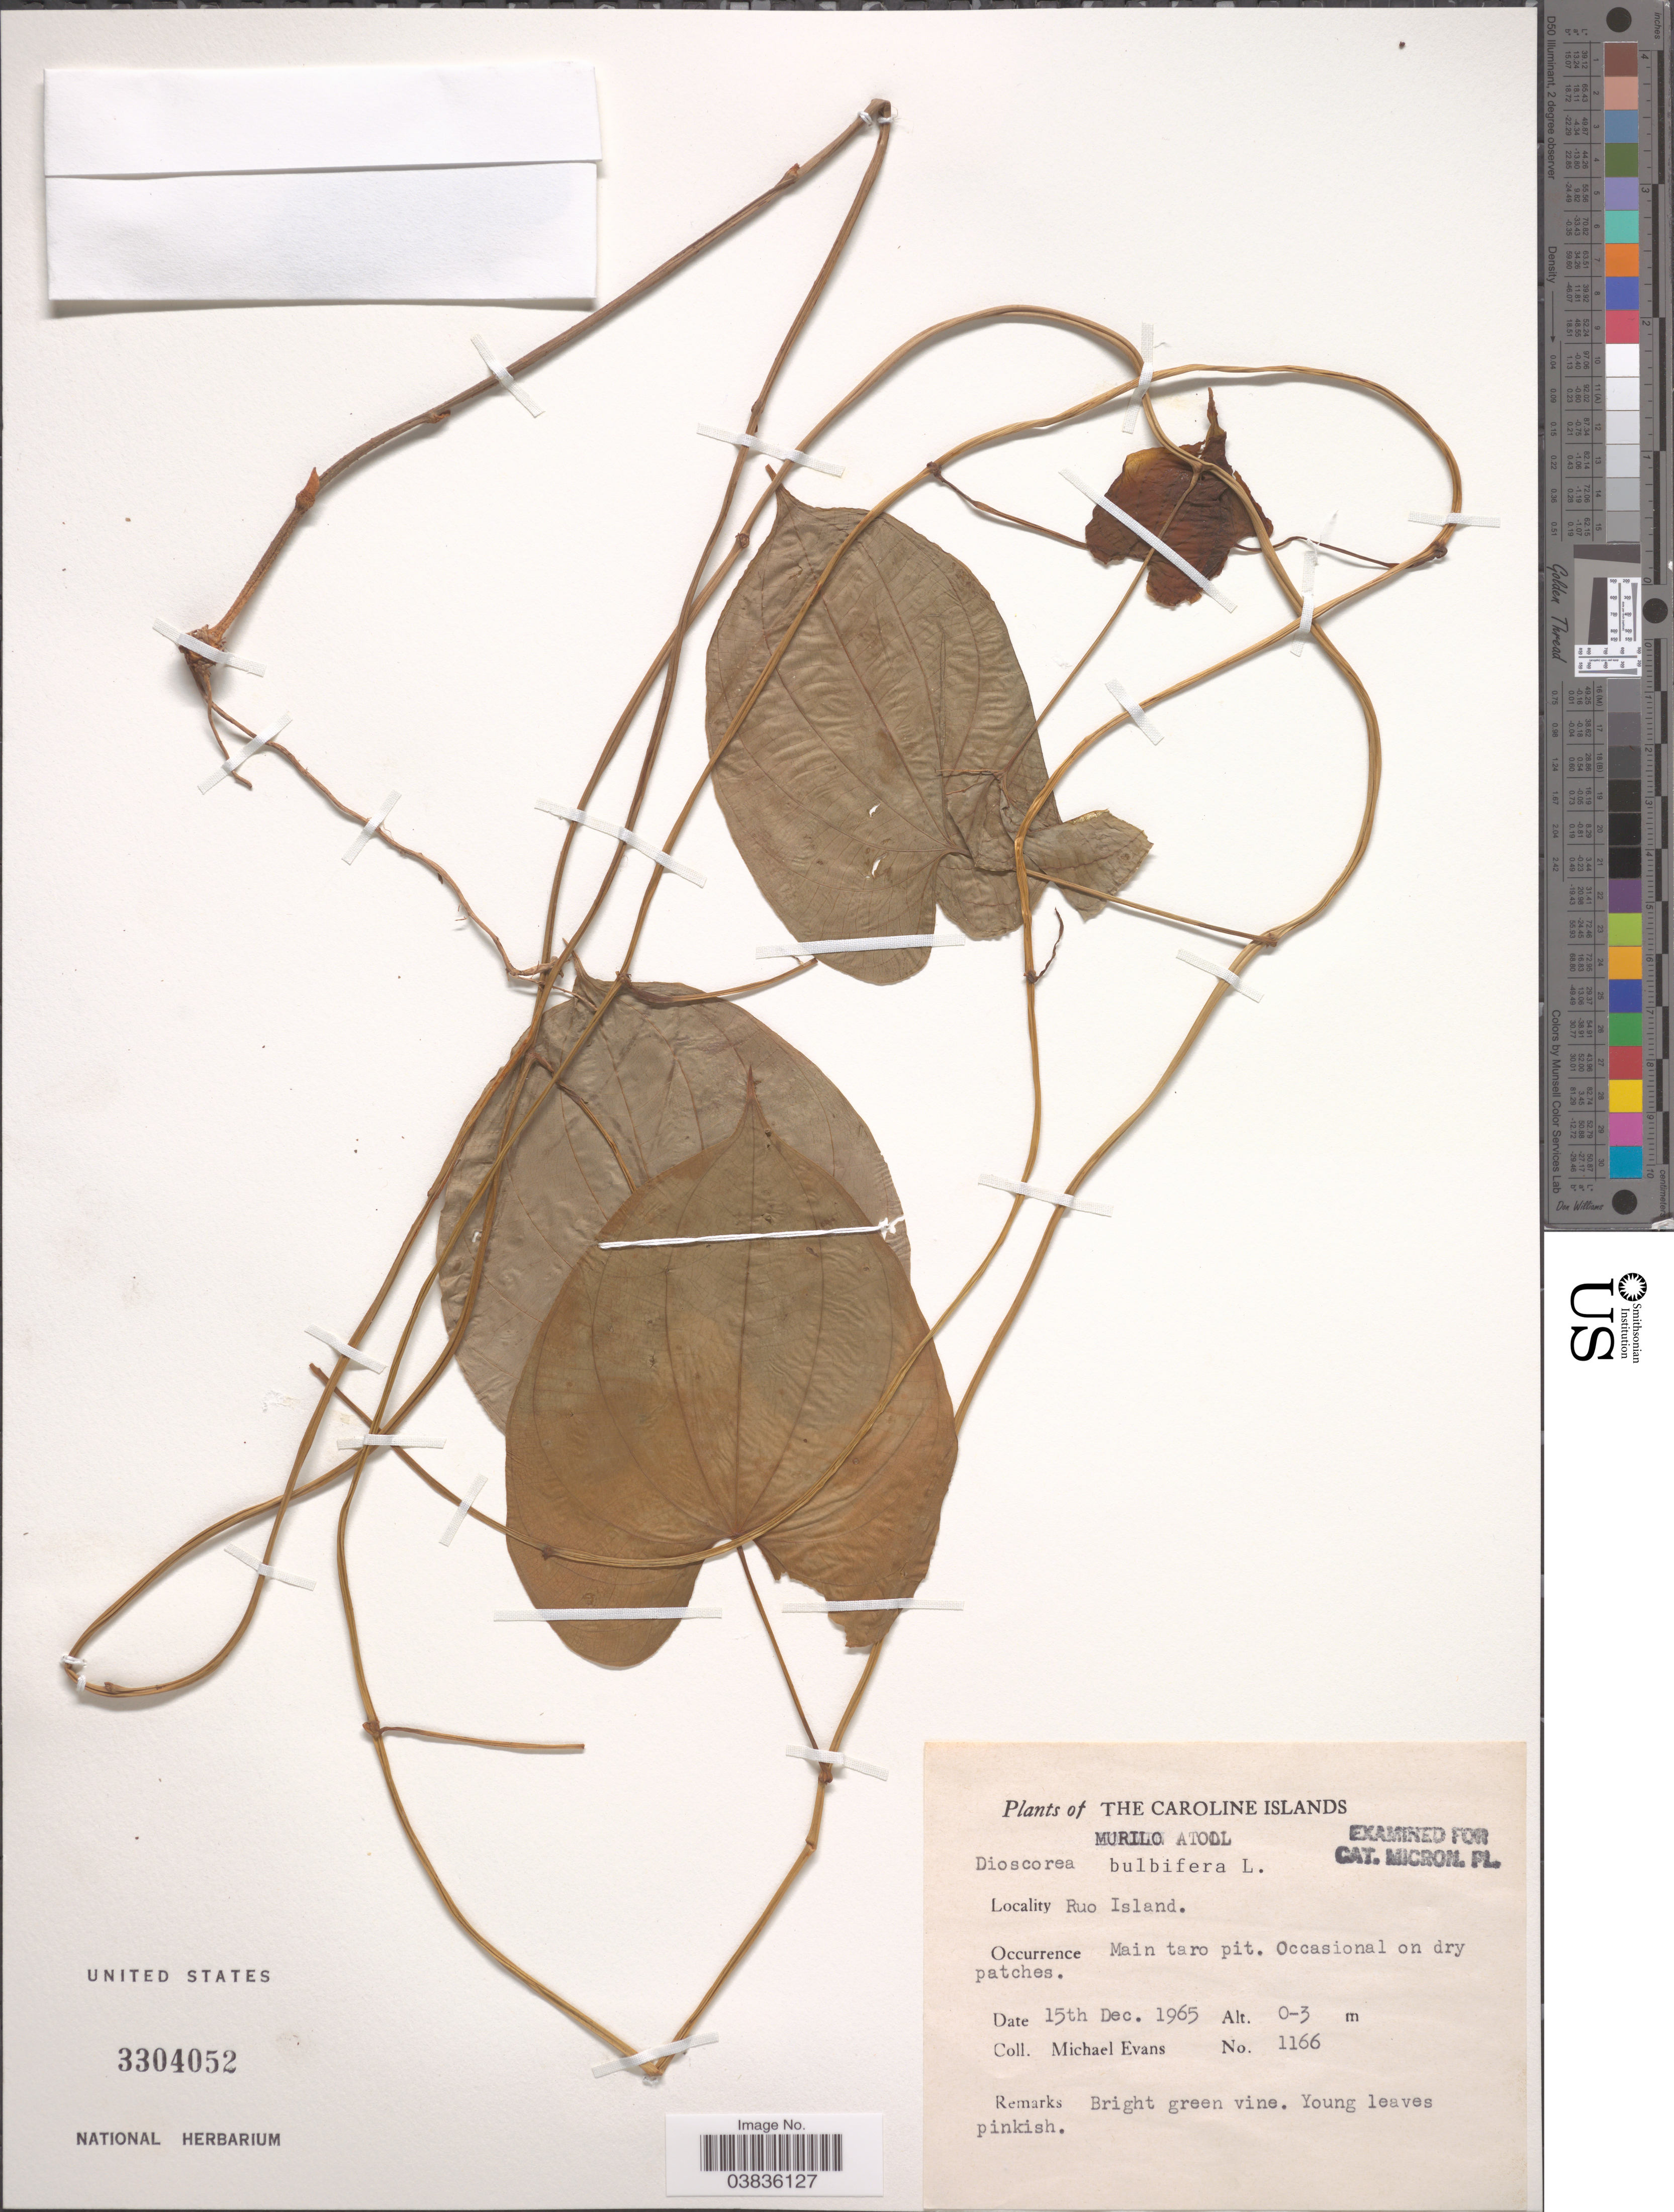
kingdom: Plantae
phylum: Tracheophyta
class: Liliopsida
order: Dioscoreales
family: Dioscoreaceae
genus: Dioscorea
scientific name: Dioscorea bulbifera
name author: L.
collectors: M. Evans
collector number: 1166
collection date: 1965-12-15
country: Micronesia, Federated States of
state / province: Truk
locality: The Caroline Islands. Murilo Atoll. Ruo Island.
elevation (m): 0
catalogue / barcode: US 3304052